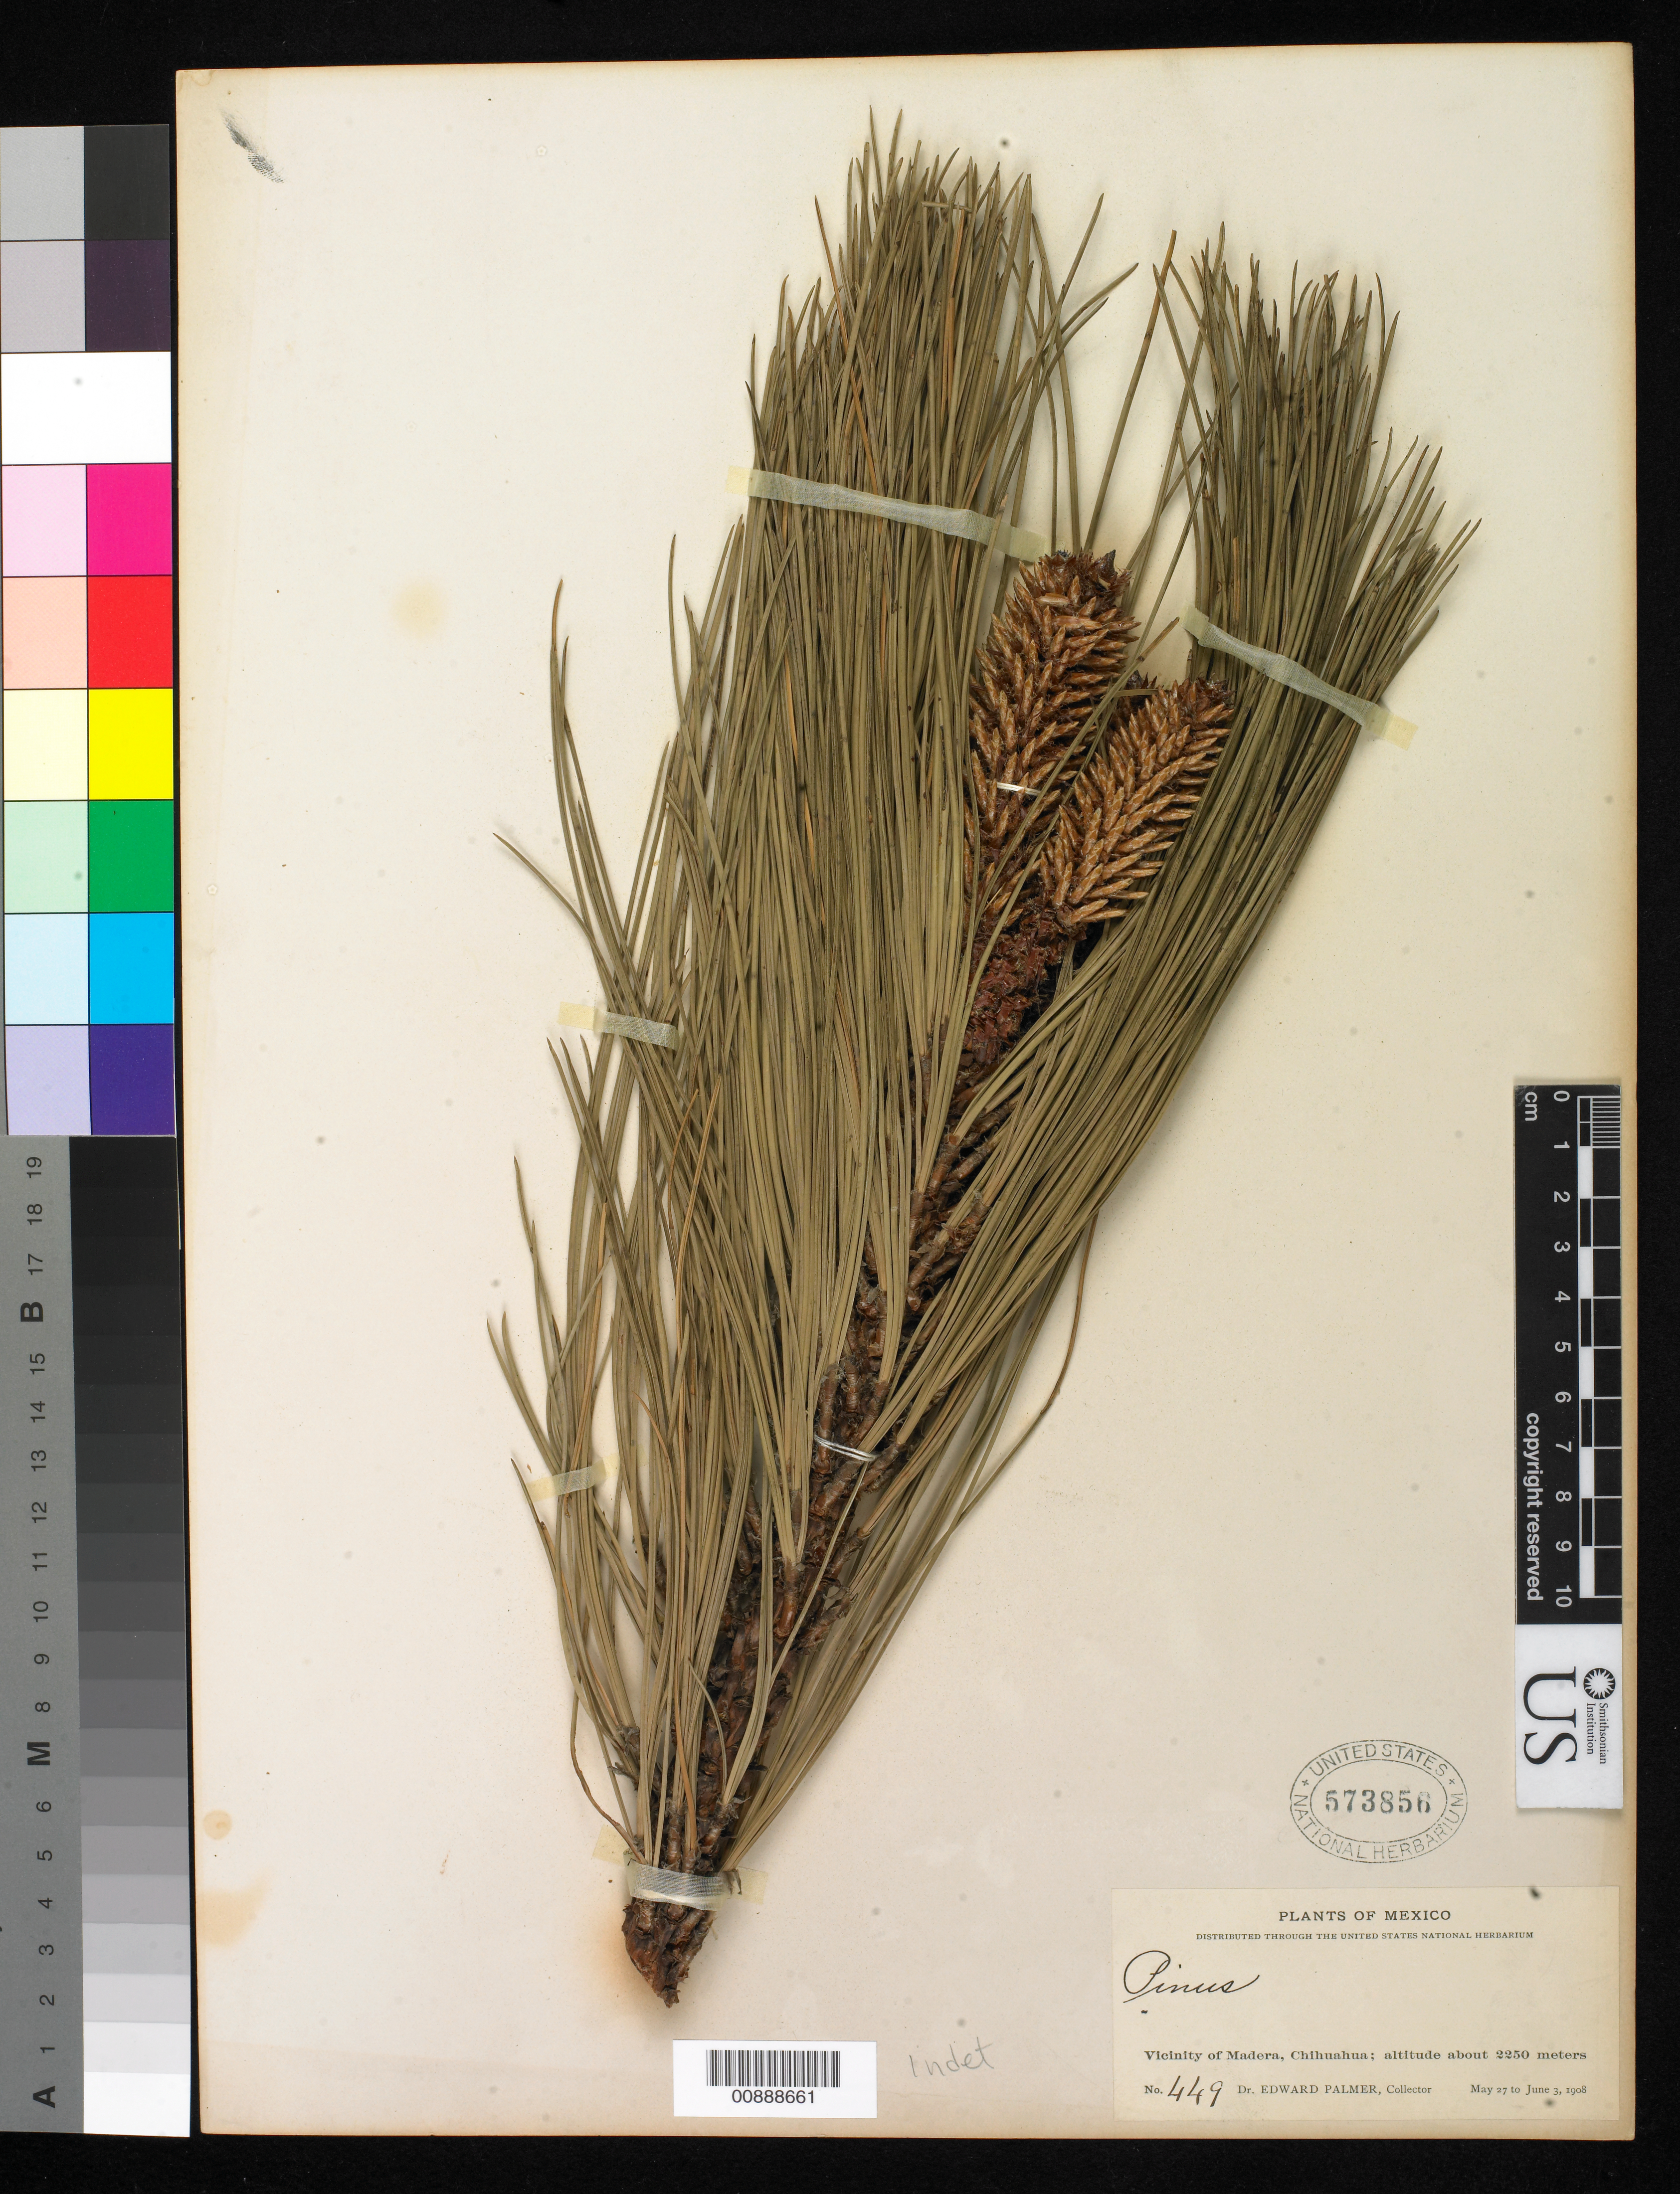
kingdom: Plantae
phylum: Tracheophyta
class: Pinopsida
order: Pinales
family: Pinaceae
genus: Pinus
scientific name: Pinus sp.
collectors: E. Palmer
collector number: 449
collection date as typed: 27 May 1908 to 03 Jun 1908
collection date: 1908-05-27/1908-06-03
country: Mexico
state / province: Chihuahua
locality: Vicinity of Madera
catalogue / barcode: US 573856